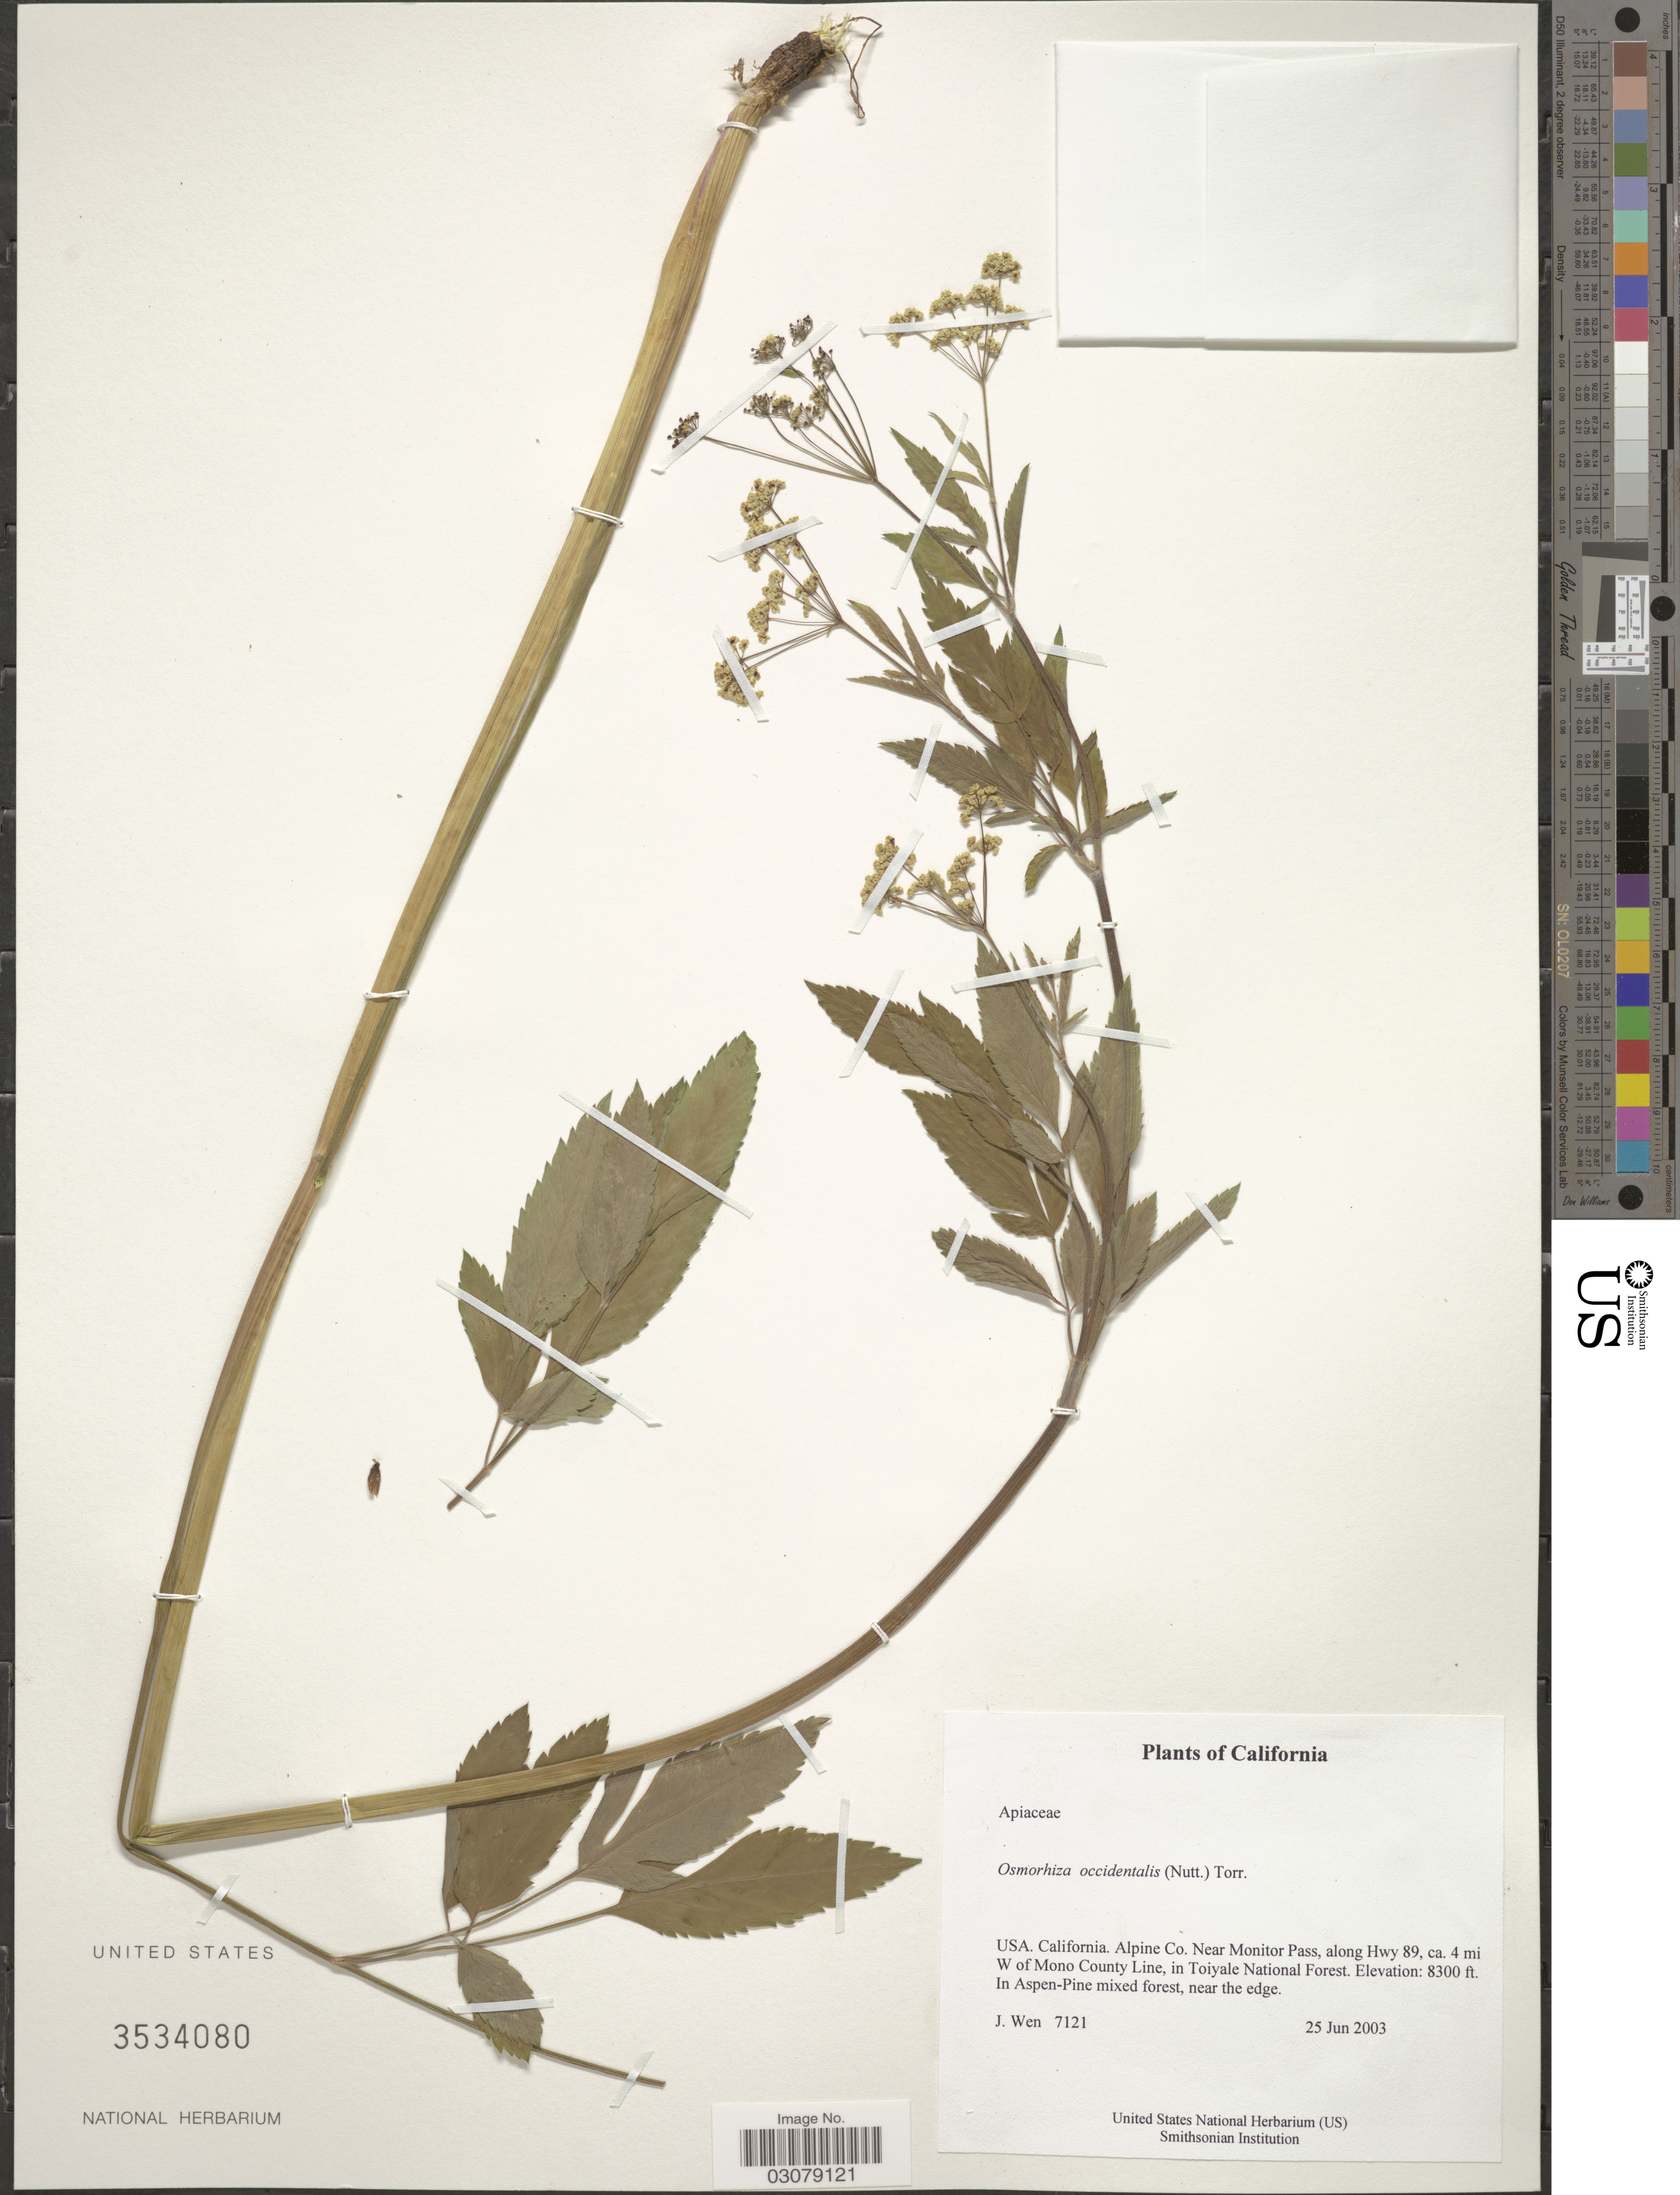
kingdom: Plantae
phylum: Tracheophyta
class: Magnoliopsida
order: Apiales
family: Apiaceae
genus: Osmorhiza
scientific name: Osmorhiza occidentalis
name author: (Nutt.) Torr.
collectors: J. Wen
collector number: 7121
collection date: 2003-06-25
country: United States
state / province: California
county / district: Alpine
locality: Alpine Co. Near Monitor Pass, along Hwy 89, ca. 4 mi W of Mono County Line, in Toiyale National Forest.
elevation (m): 2530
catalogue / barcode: US 3534080